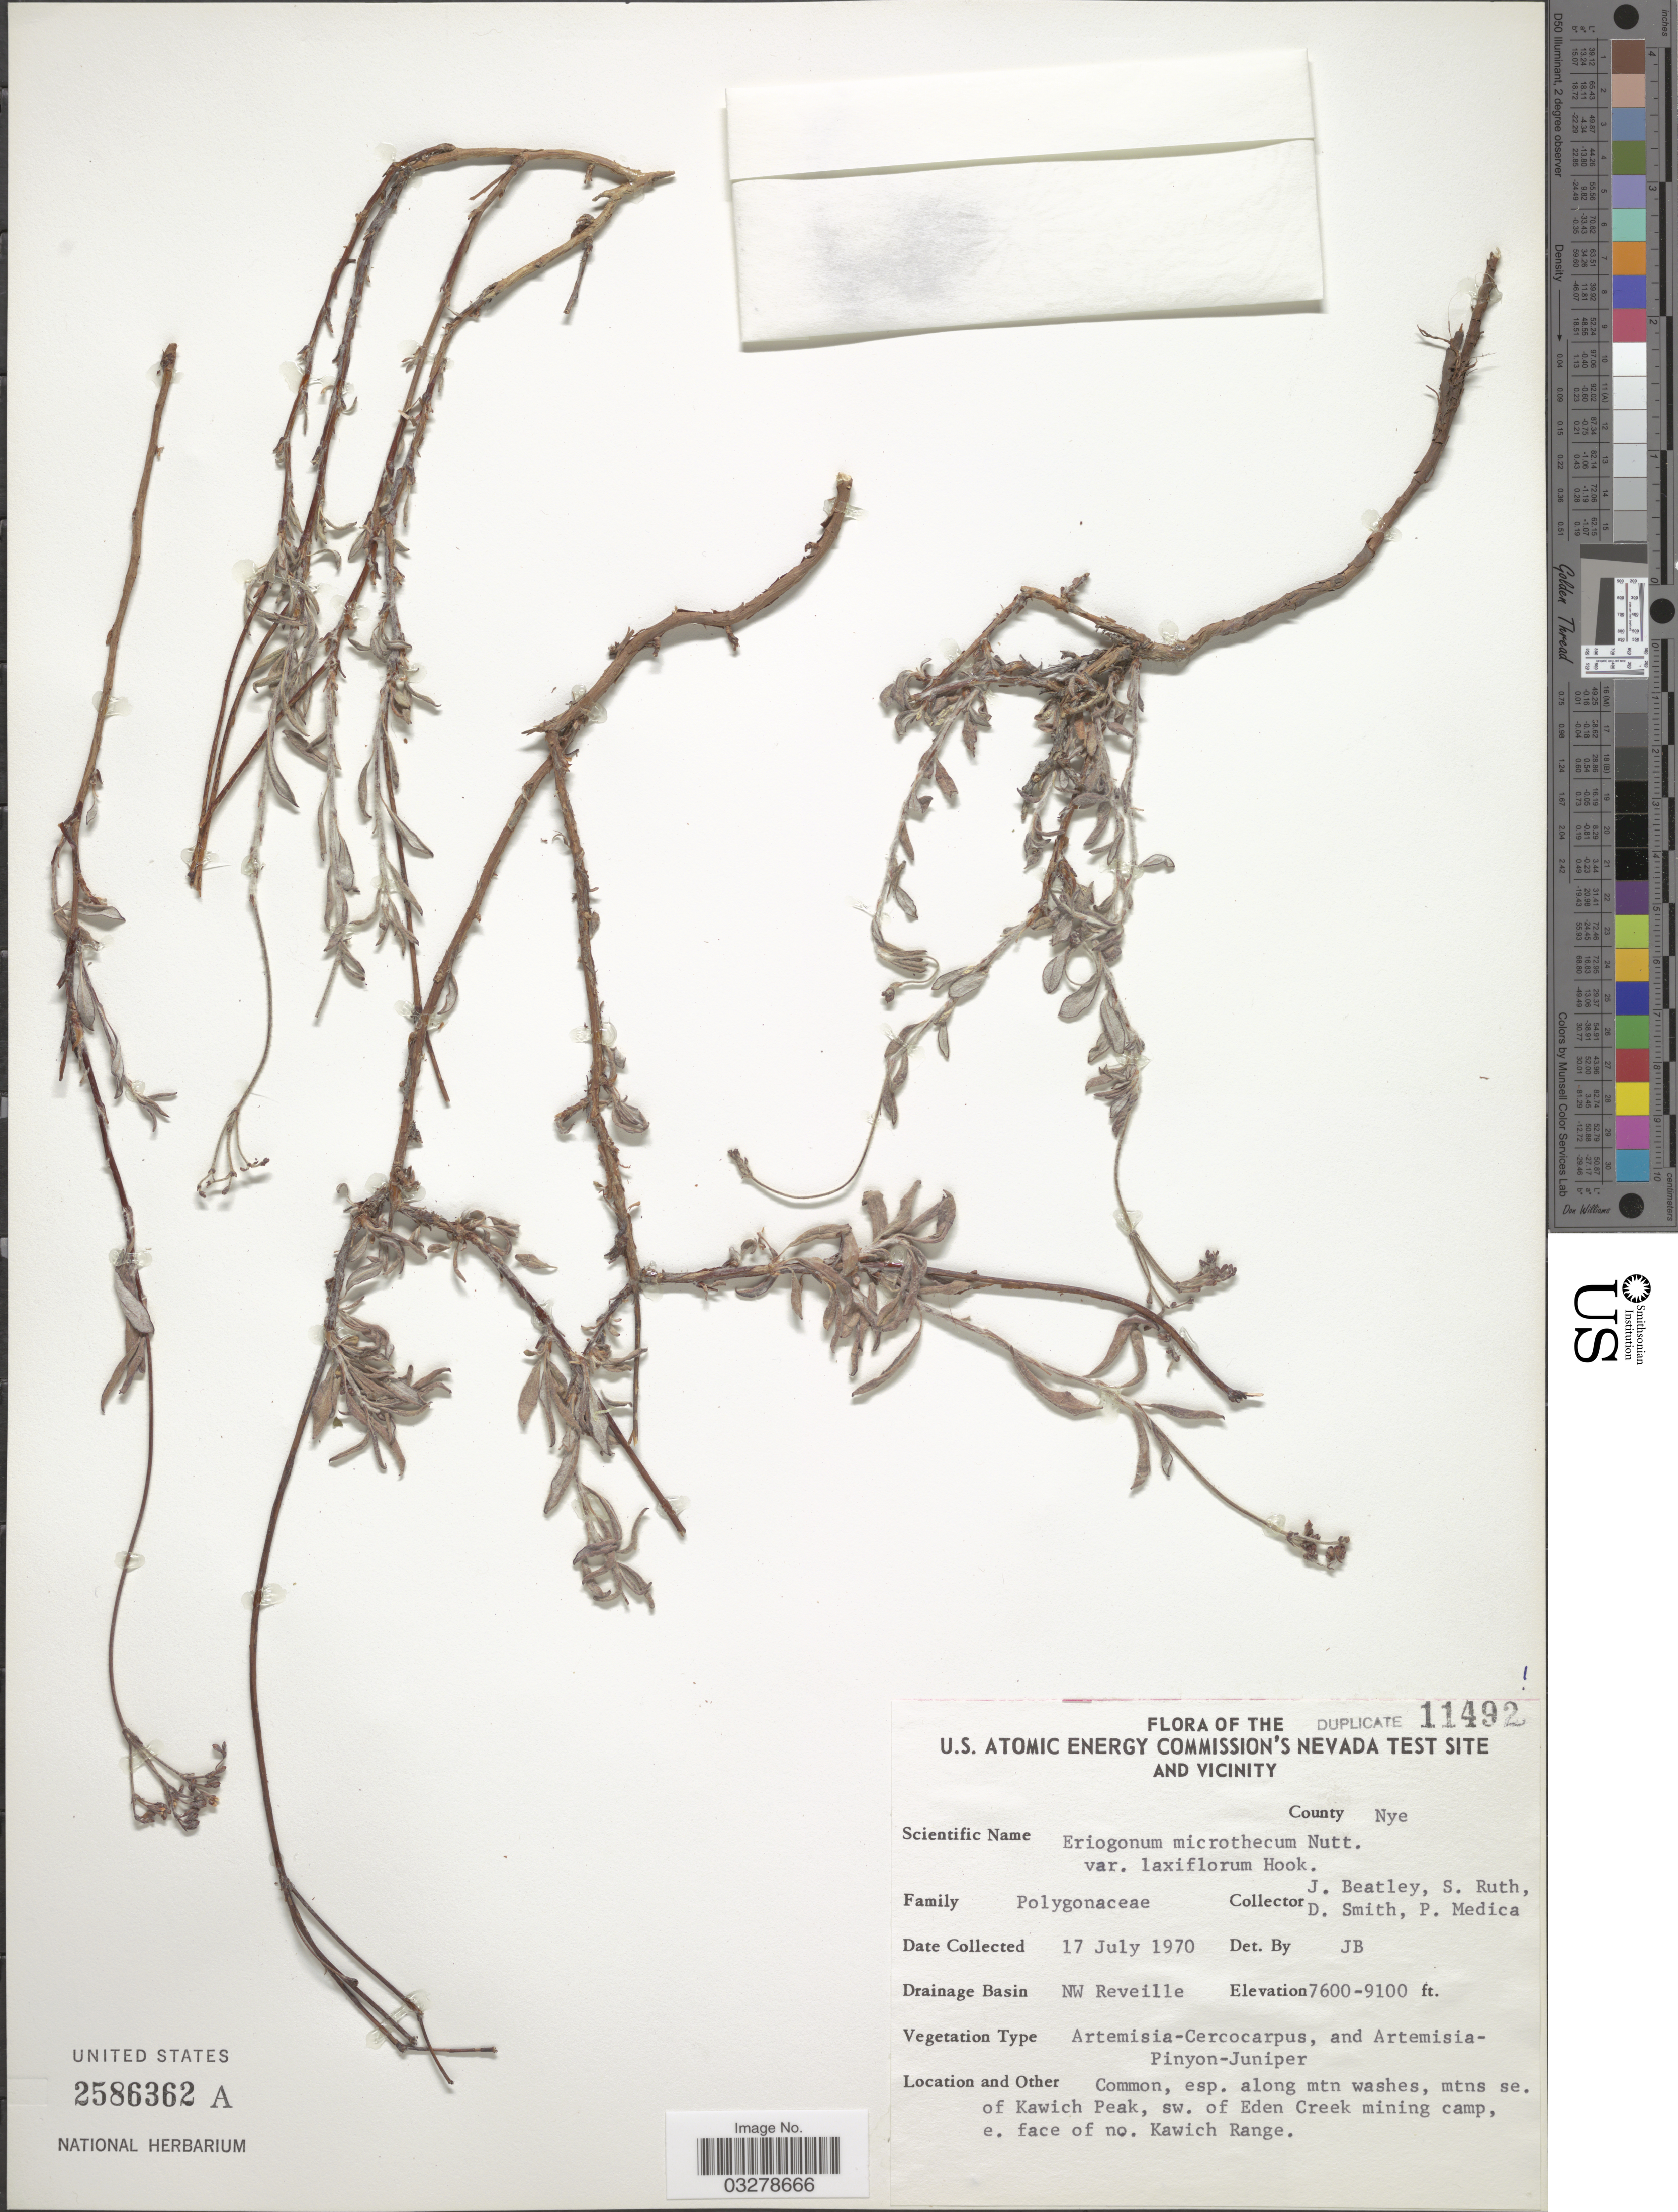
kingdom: Plantae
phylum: Tracheophyta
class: Magnoliopsida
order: Caryophyllales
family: Polygonaceae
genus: Eriogonum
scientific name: Eriogonum microtheca var. laxiflorum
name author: Hook.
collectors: J. C. Beatley, S. Ruth, D. Smith & P. Medica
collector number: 11492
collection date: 1970-07-17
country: United States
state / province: Nevada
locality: U.S. Atomic Energy Commission's Nevada Test Site and Vicinity. County Nye. Drainage Basin NW Reveille. Common, esp. along mtn washes, mtns se. of Kawich Peak, sw. of Eden Creek mining camp, e. face of no. Kawich Range.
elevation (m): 2316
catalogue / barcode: US 2586362A